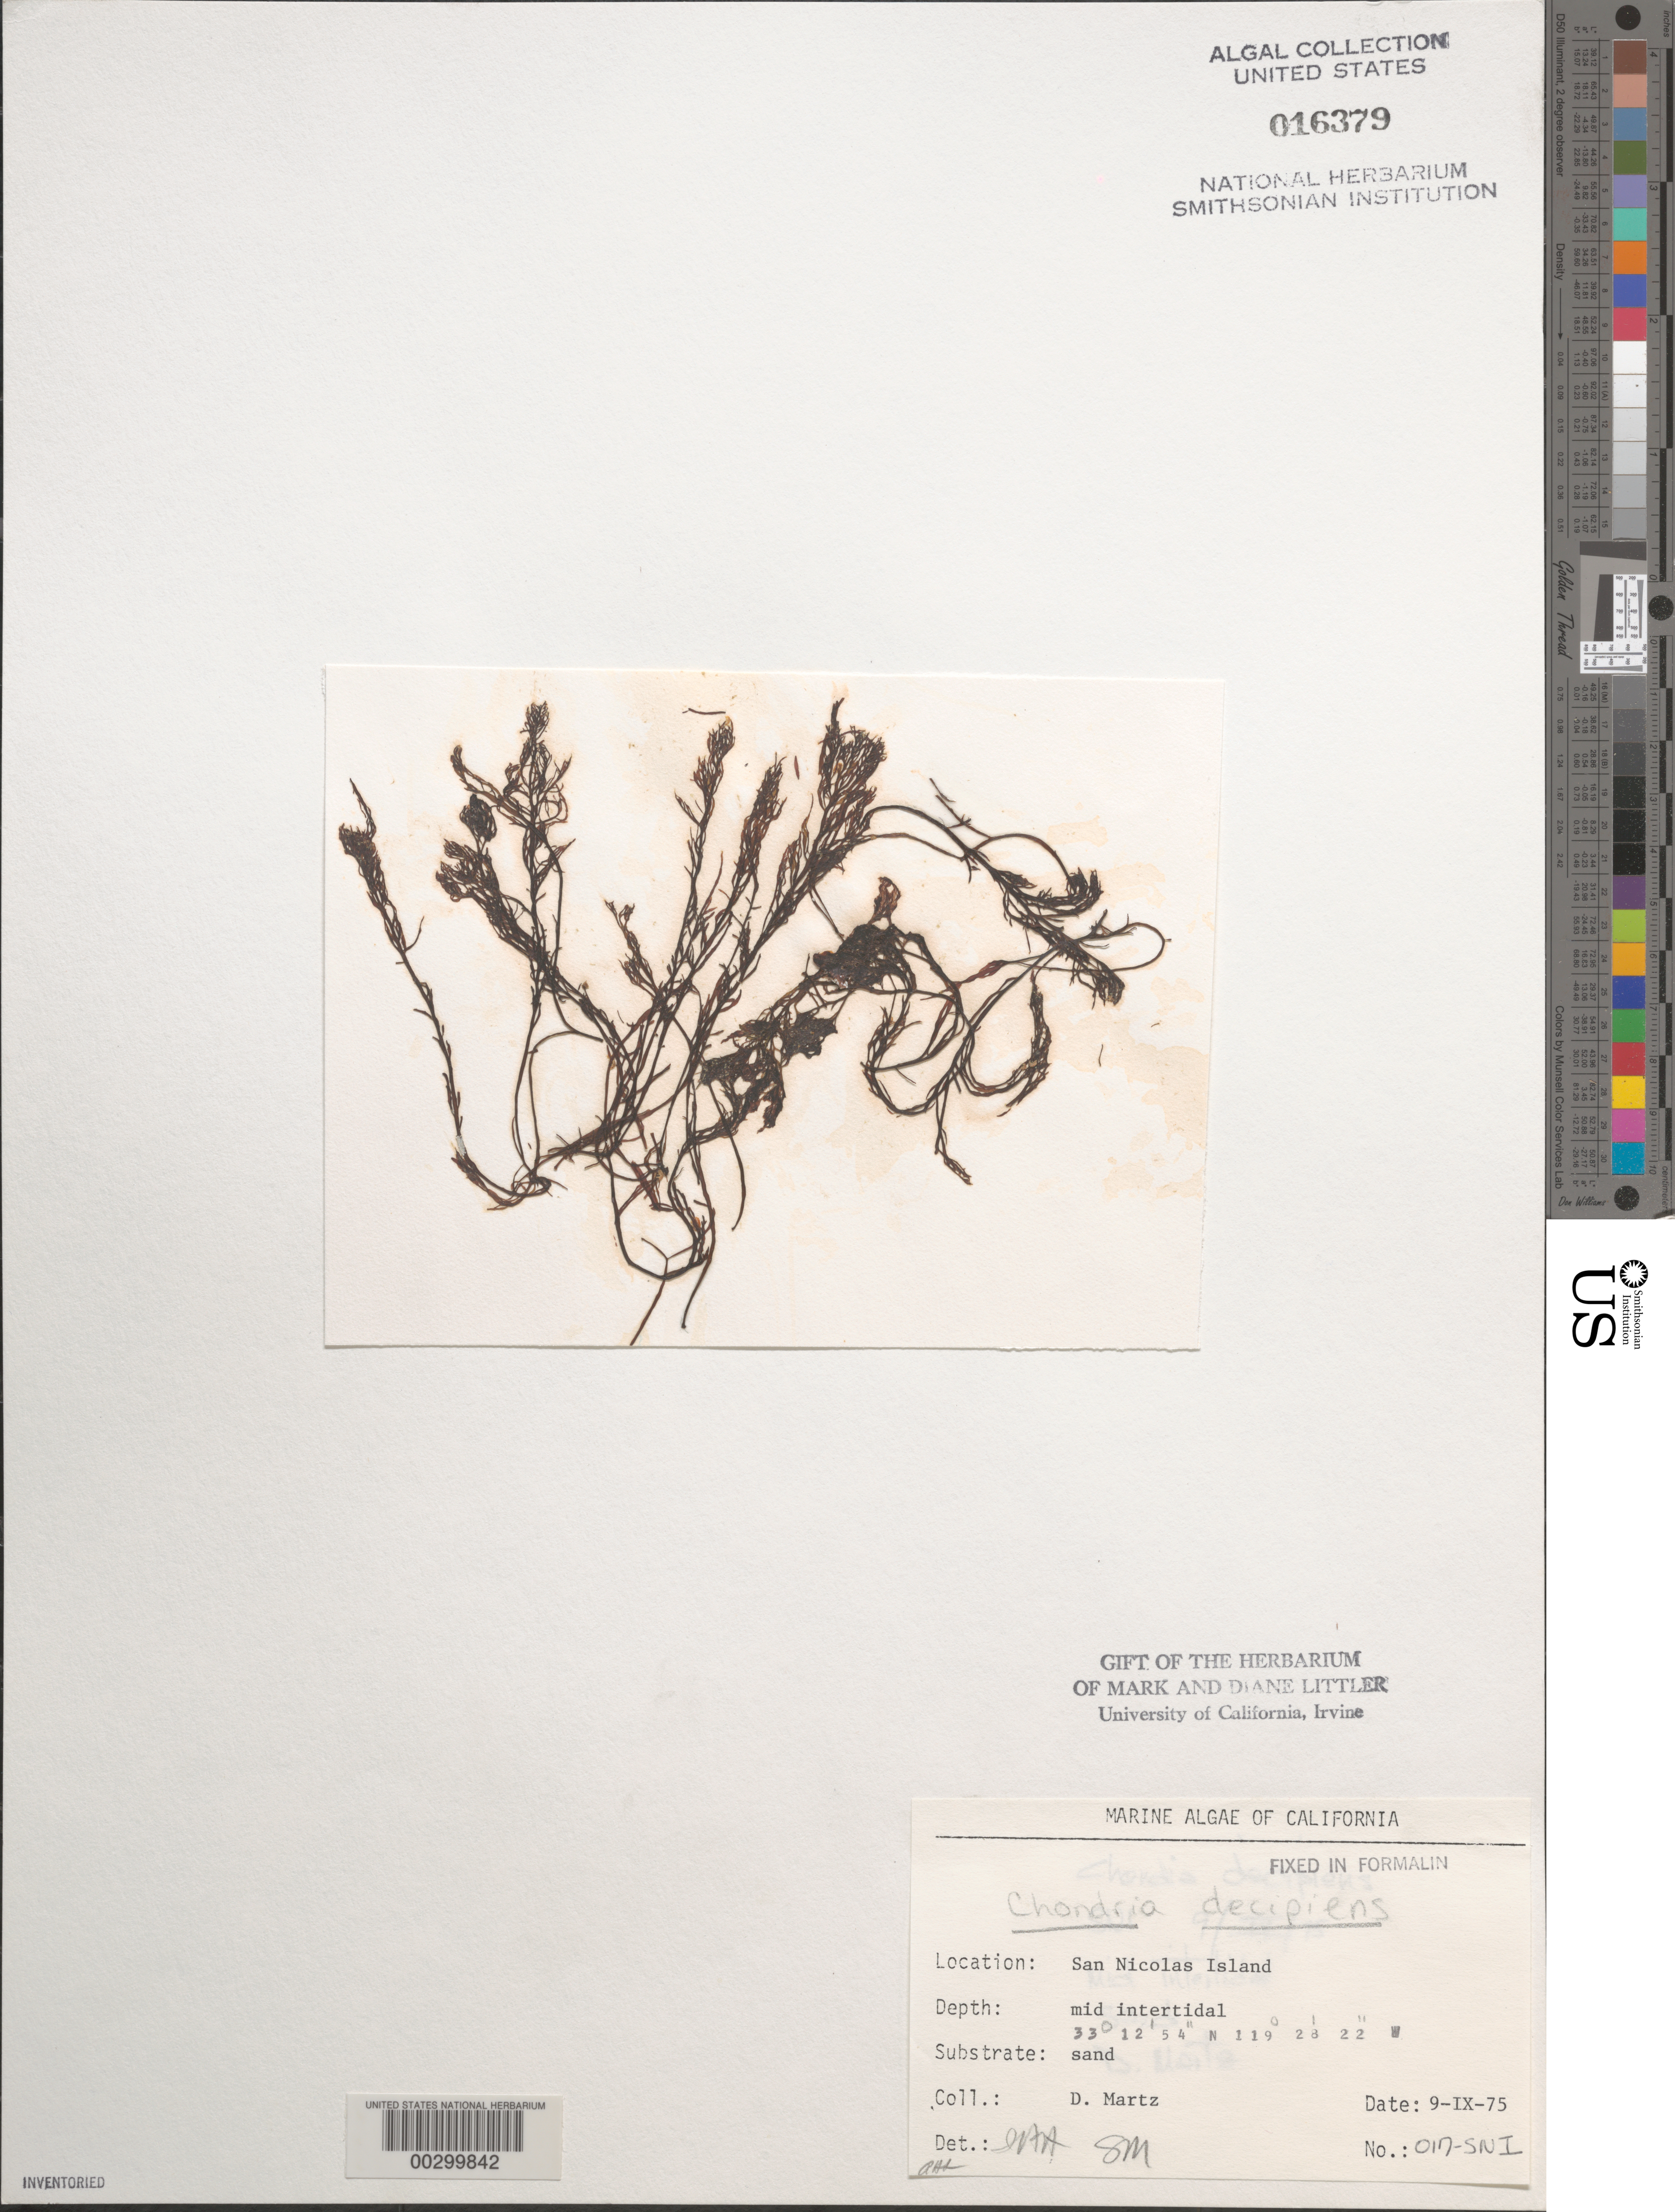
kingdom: Plantae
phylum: Rhodophyta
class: Florideophyceae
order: Ceramiales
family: Rhodomelaceae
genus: Chondria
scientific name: Chondria decipiens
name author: Kylin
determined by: Abbott, I. A.; et al.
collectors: D. Martz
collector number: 017-SNI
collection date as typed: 09 Sep 1975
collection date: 1975-09-09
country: United States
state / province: California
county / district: Ventura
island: San Nicolas Island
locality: Dutch Harbor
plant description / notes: BLM-SOCALBIGHT Rocky Intertidal Survey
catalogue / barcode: US 16379